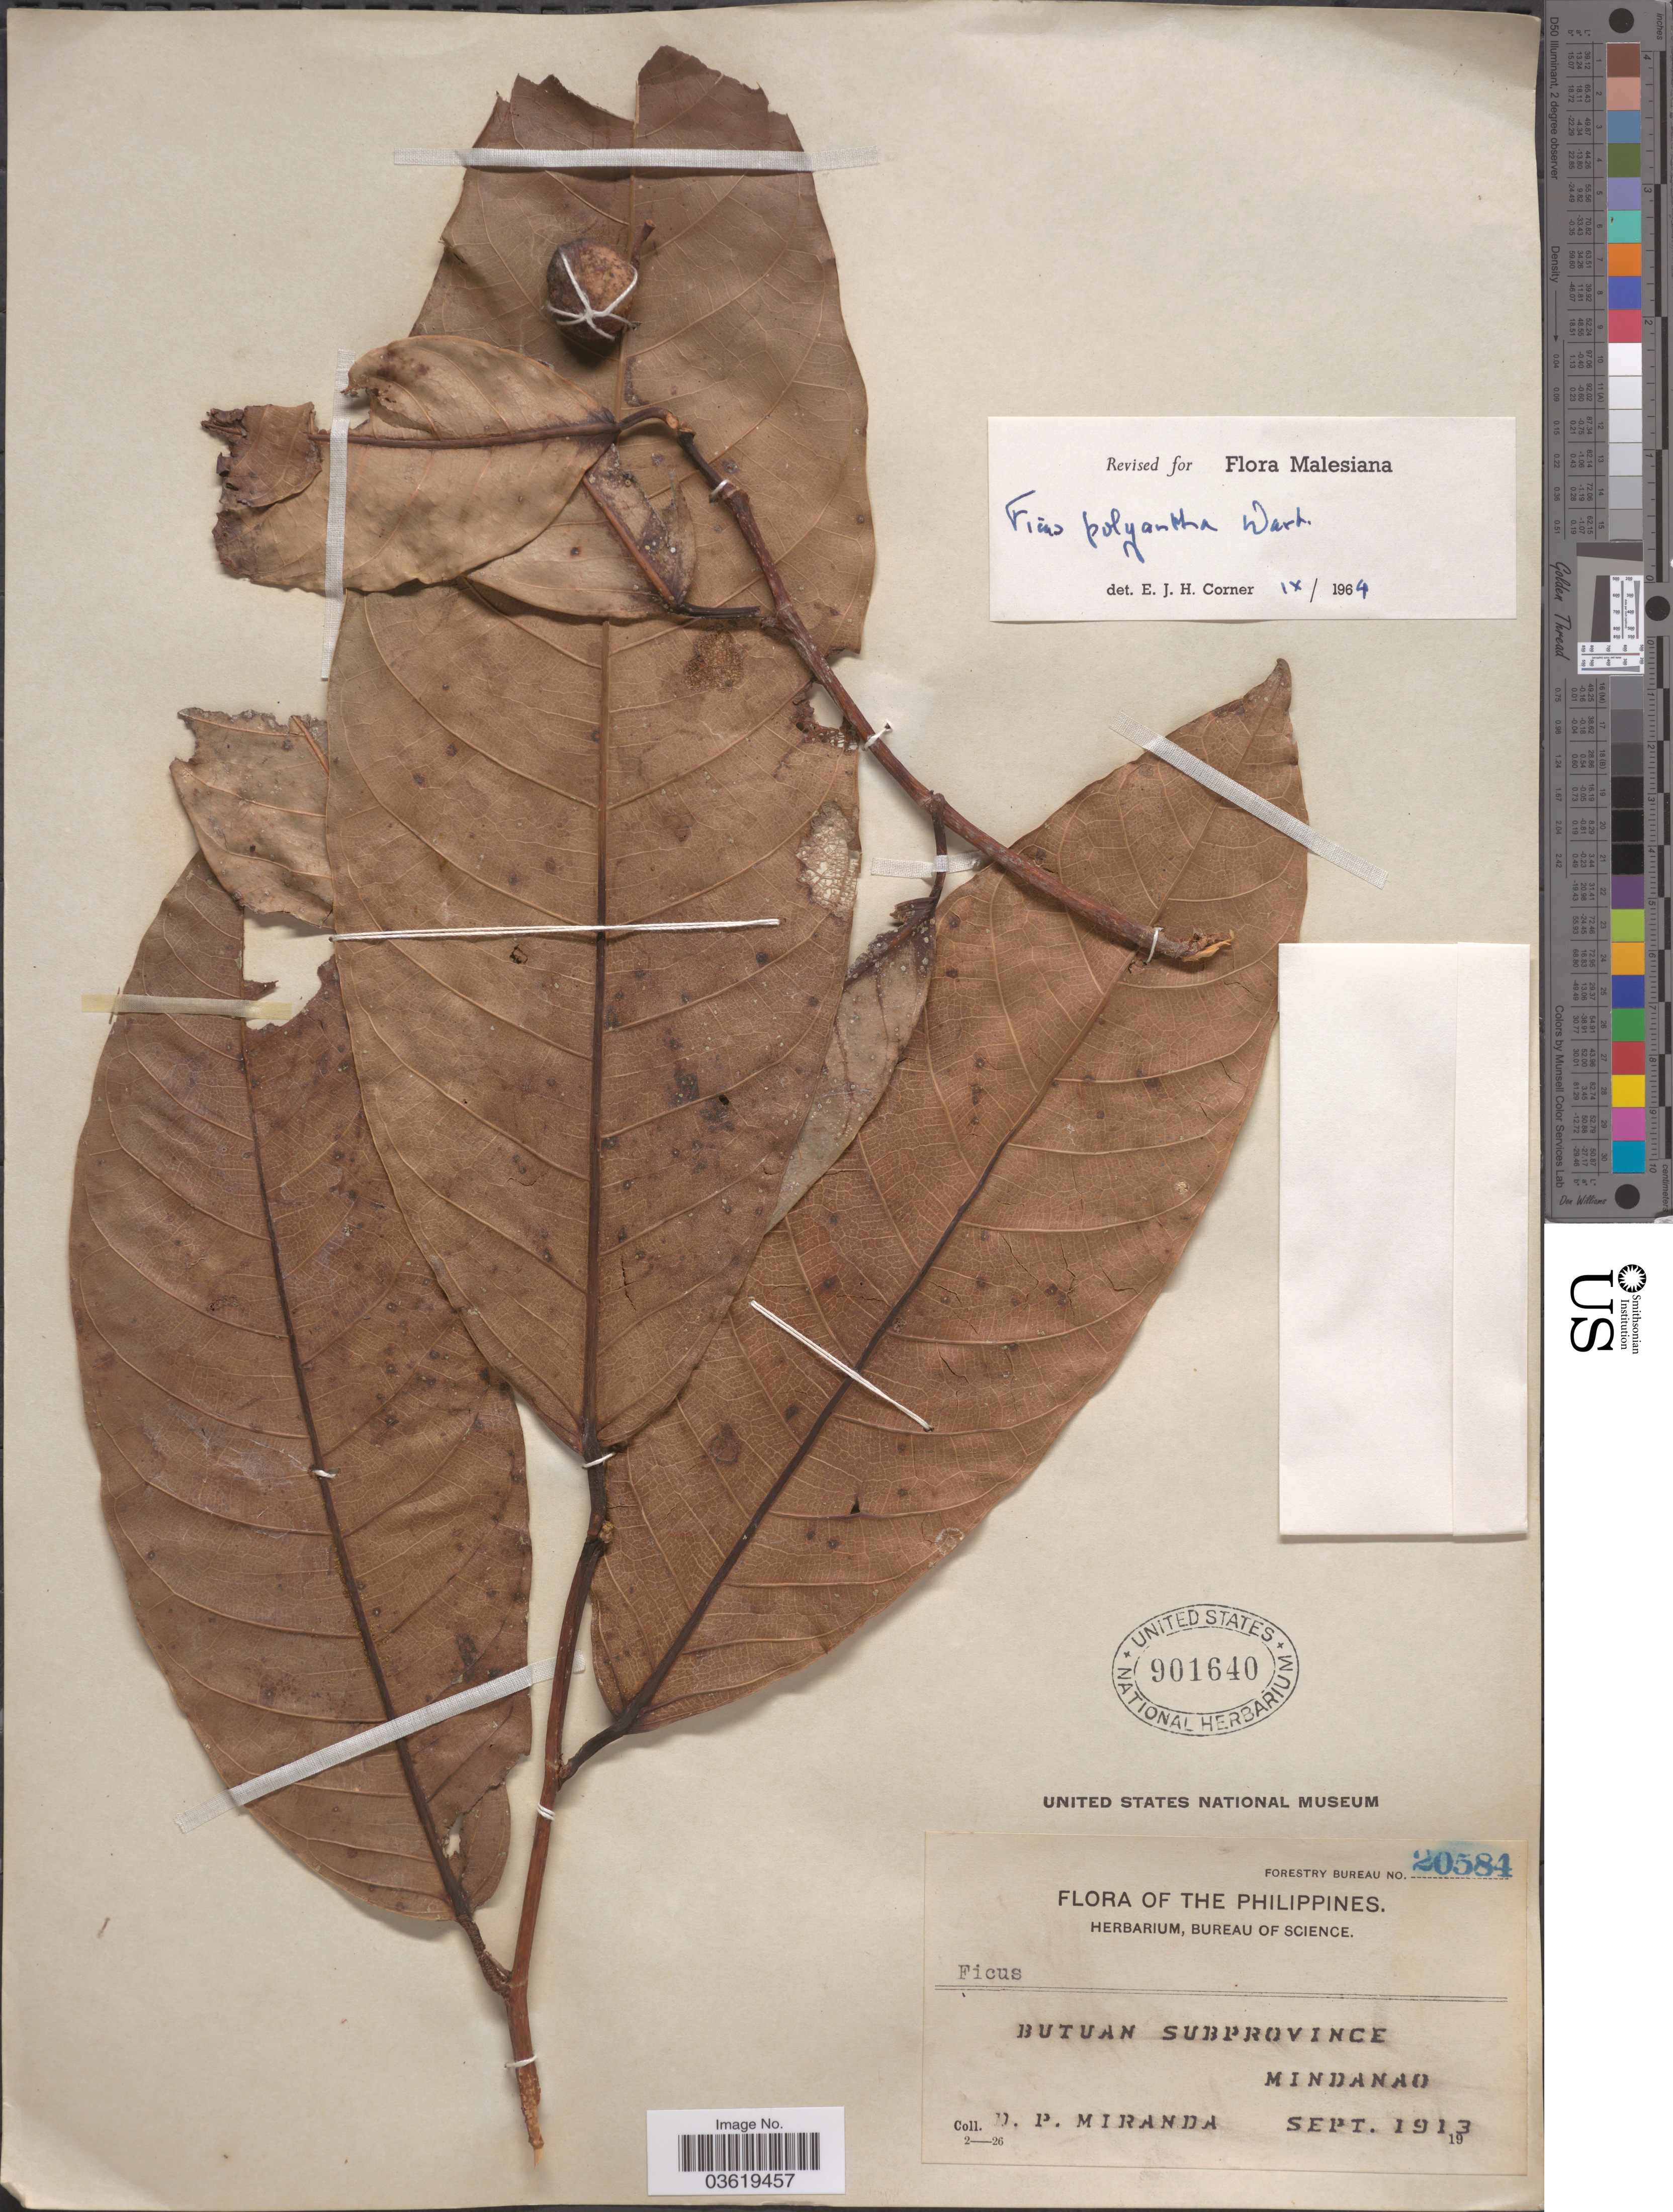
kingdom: Plantae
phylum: Tracheophyta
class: Magnoliopsida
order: Rosales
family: Moraceae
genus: Ficus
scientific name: Ficus polyantha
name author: Warb.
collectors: D. P. Miranda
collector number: Forestry Bureau 20584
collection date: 1913-09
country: Philippines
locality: Butuan Subprovince. Mindanao.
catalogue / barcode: US 901640